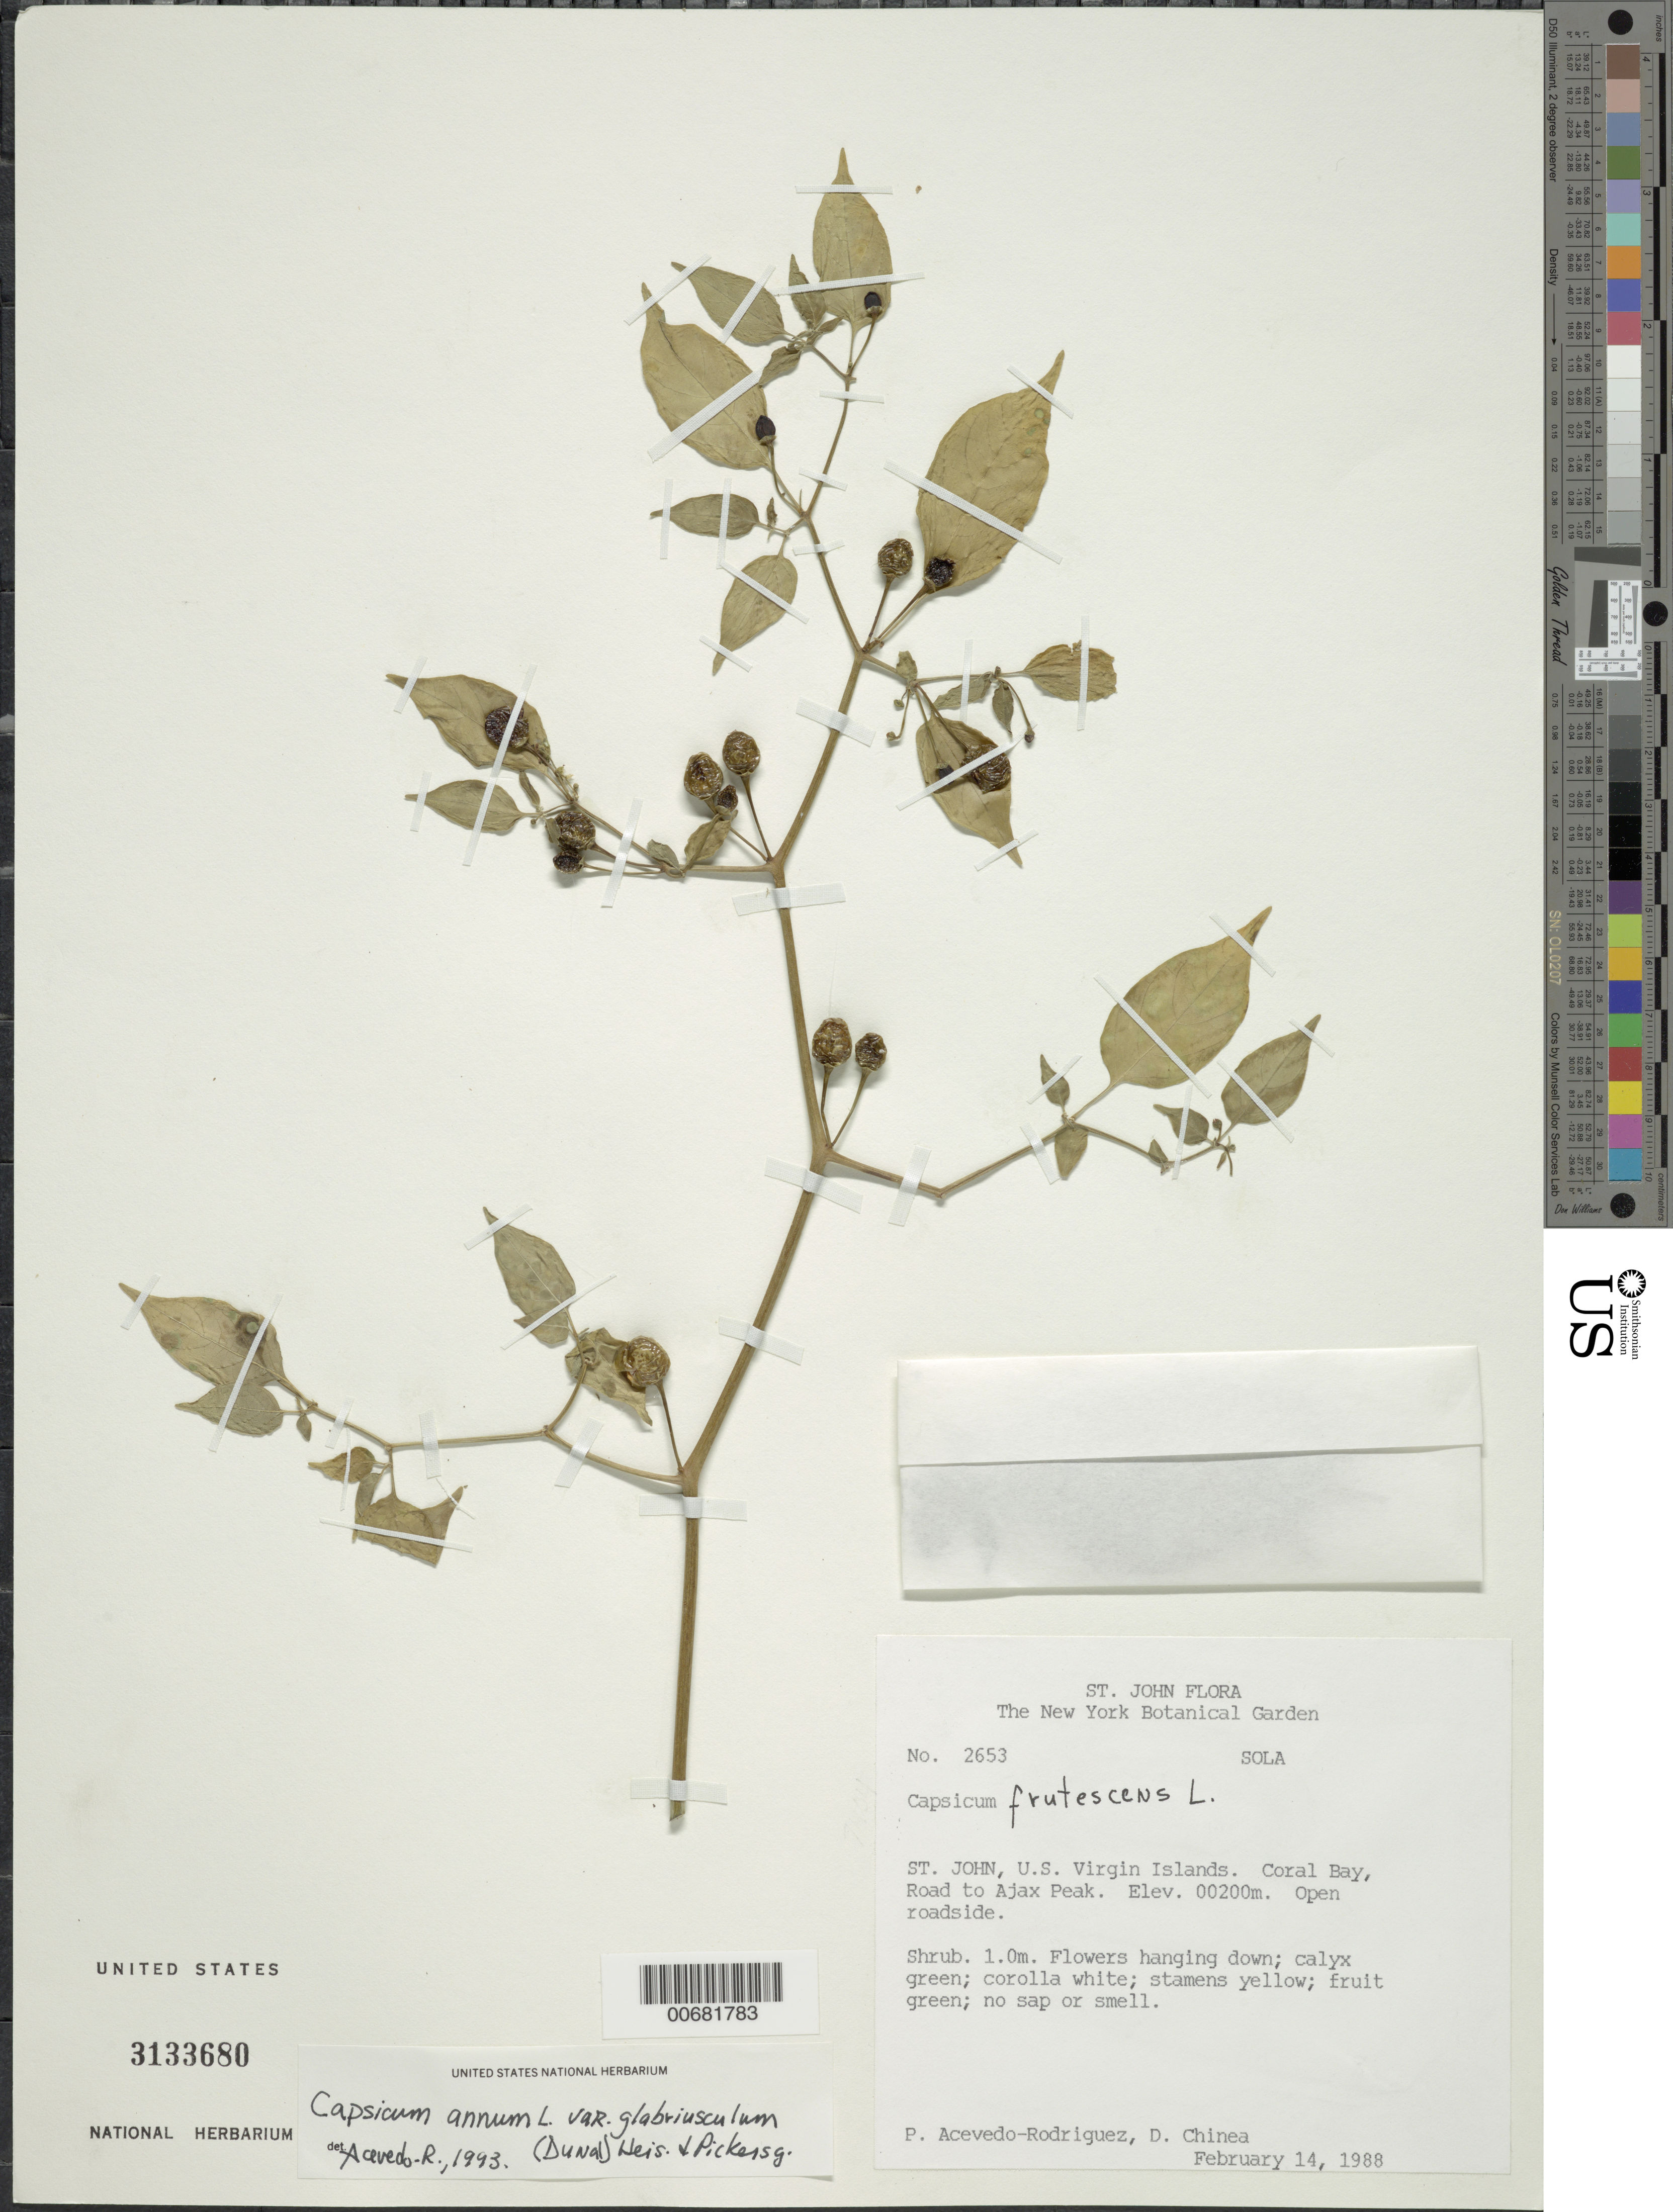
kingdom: Plantae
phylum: Tracheophyta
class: Magnoliopsida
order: Solanales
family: Solanaceae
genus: Capsicum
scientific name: Capsicum annuum var. glabriusculum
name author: (Dunal) Heiser & Pickersgill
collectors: P. Acevedo-Rodr. & D. Chinea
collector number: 2653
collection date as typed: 14 Feb 1988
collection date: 1988-02-14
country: U.S. Virgin Islands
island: St. John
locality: Road to Ajax Peak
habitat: Open roadside.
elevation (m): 200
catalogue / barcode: US 3133680